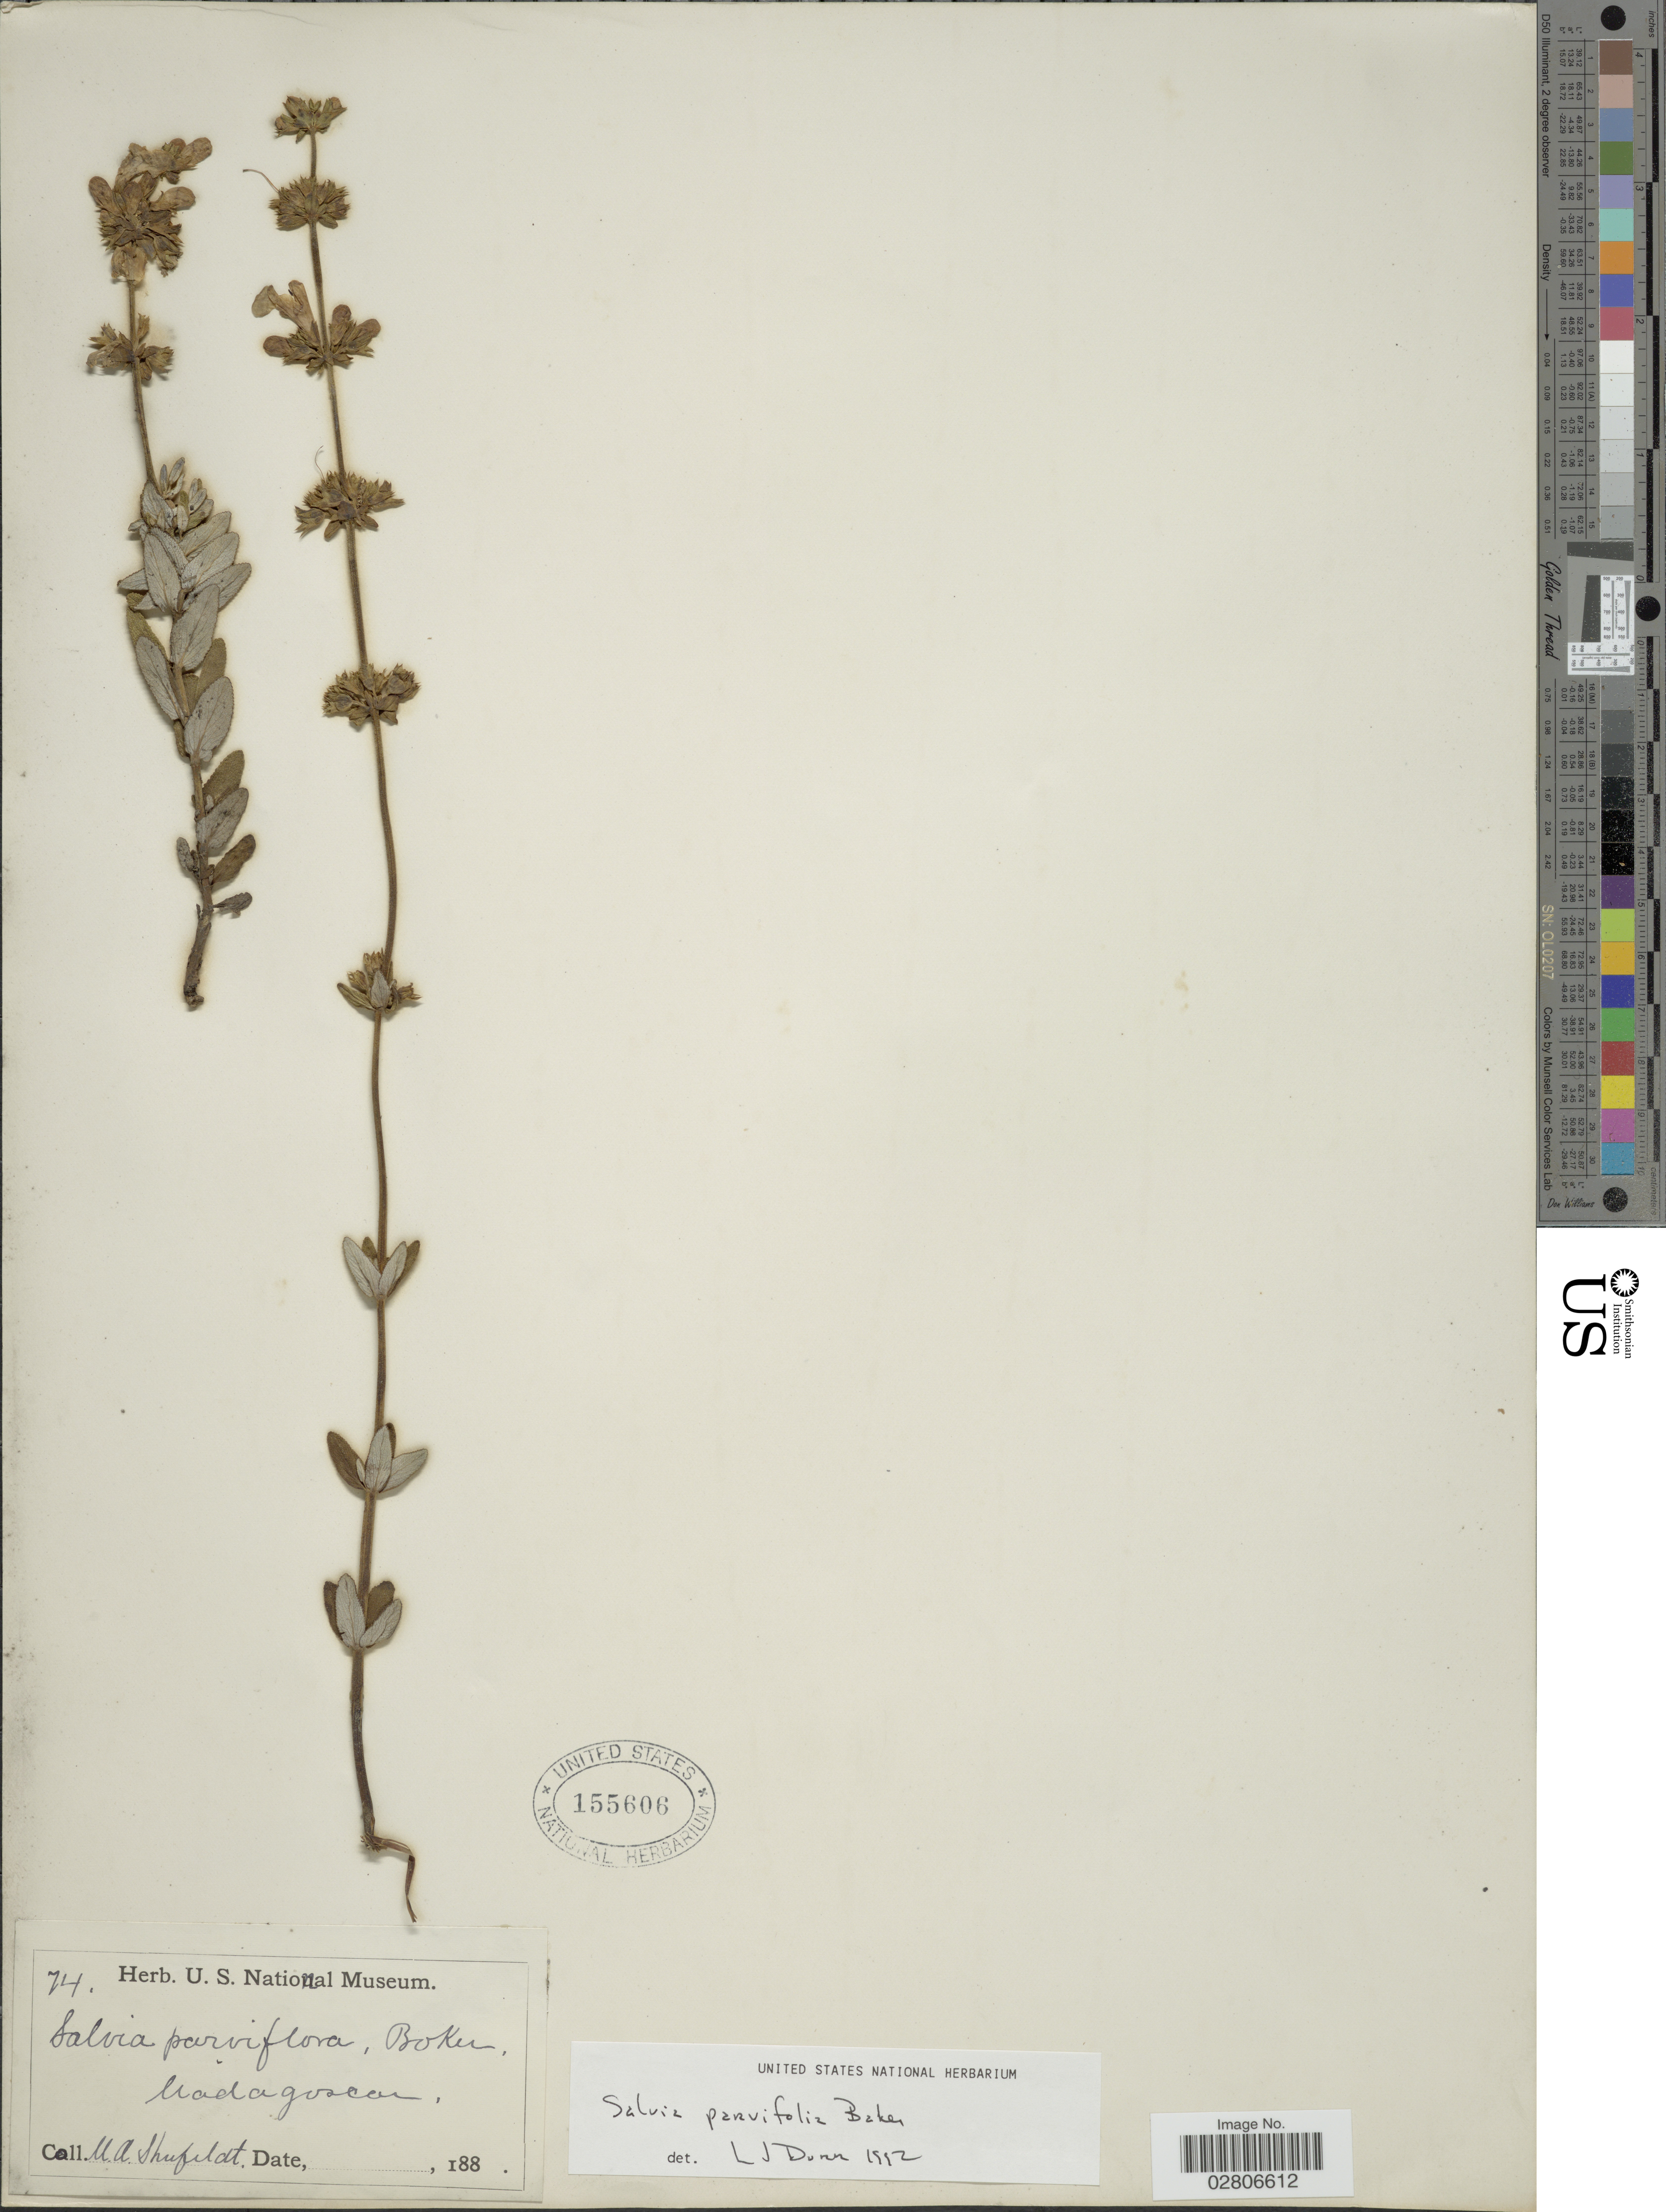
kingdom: Plantae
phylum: Tracheophyta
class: Magnoliopsida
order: Lamiales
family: Lamiaceae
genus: Salvia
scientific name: Salvia parvifolia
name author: Baker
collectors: M. Shufeldt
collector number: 74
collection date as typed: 188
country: Madagascar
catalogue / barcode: US 155606